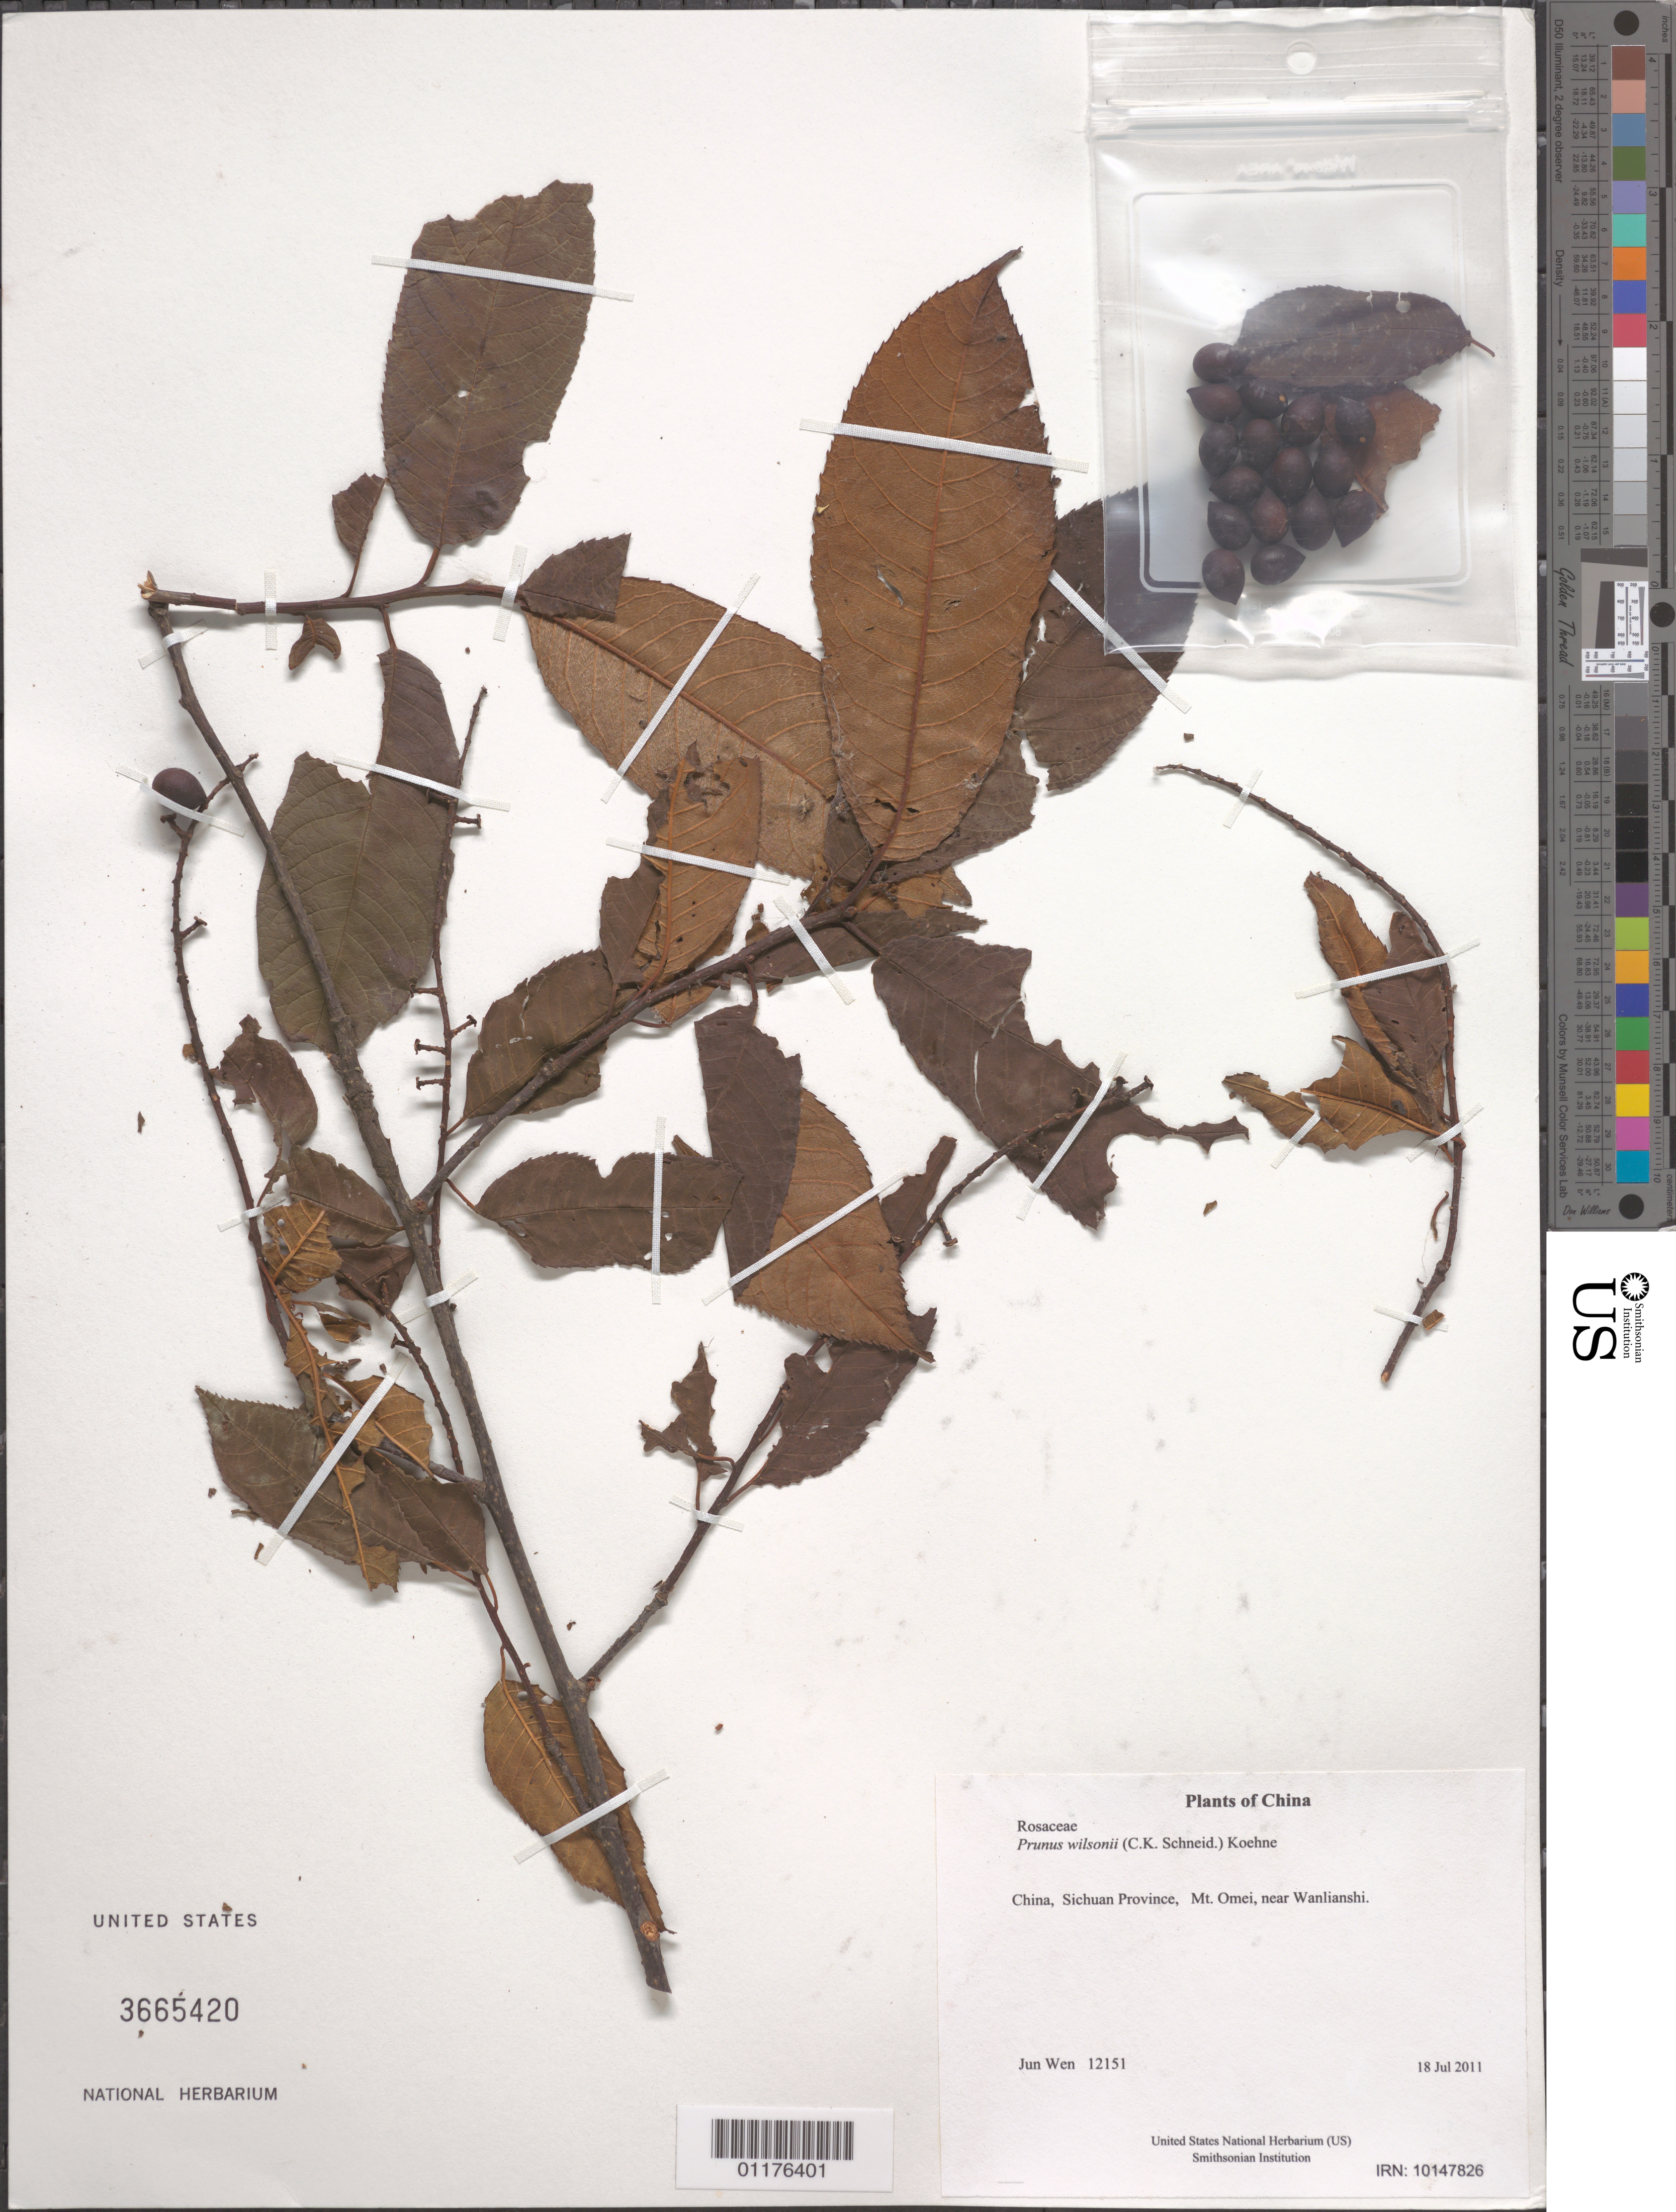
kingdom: Plantae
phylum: Tracheophyta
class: Magnoliopsida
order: Rosales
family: Rosaceae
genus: Prunus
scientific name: Prunus wilsonii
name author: (C.K. Schneid.) Koehne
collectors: J. Wen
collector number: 12151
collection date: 2011-07-18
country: China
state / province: Sichuan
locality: Mt. Omei, near Wanlianshi.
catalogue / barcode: US 3665420